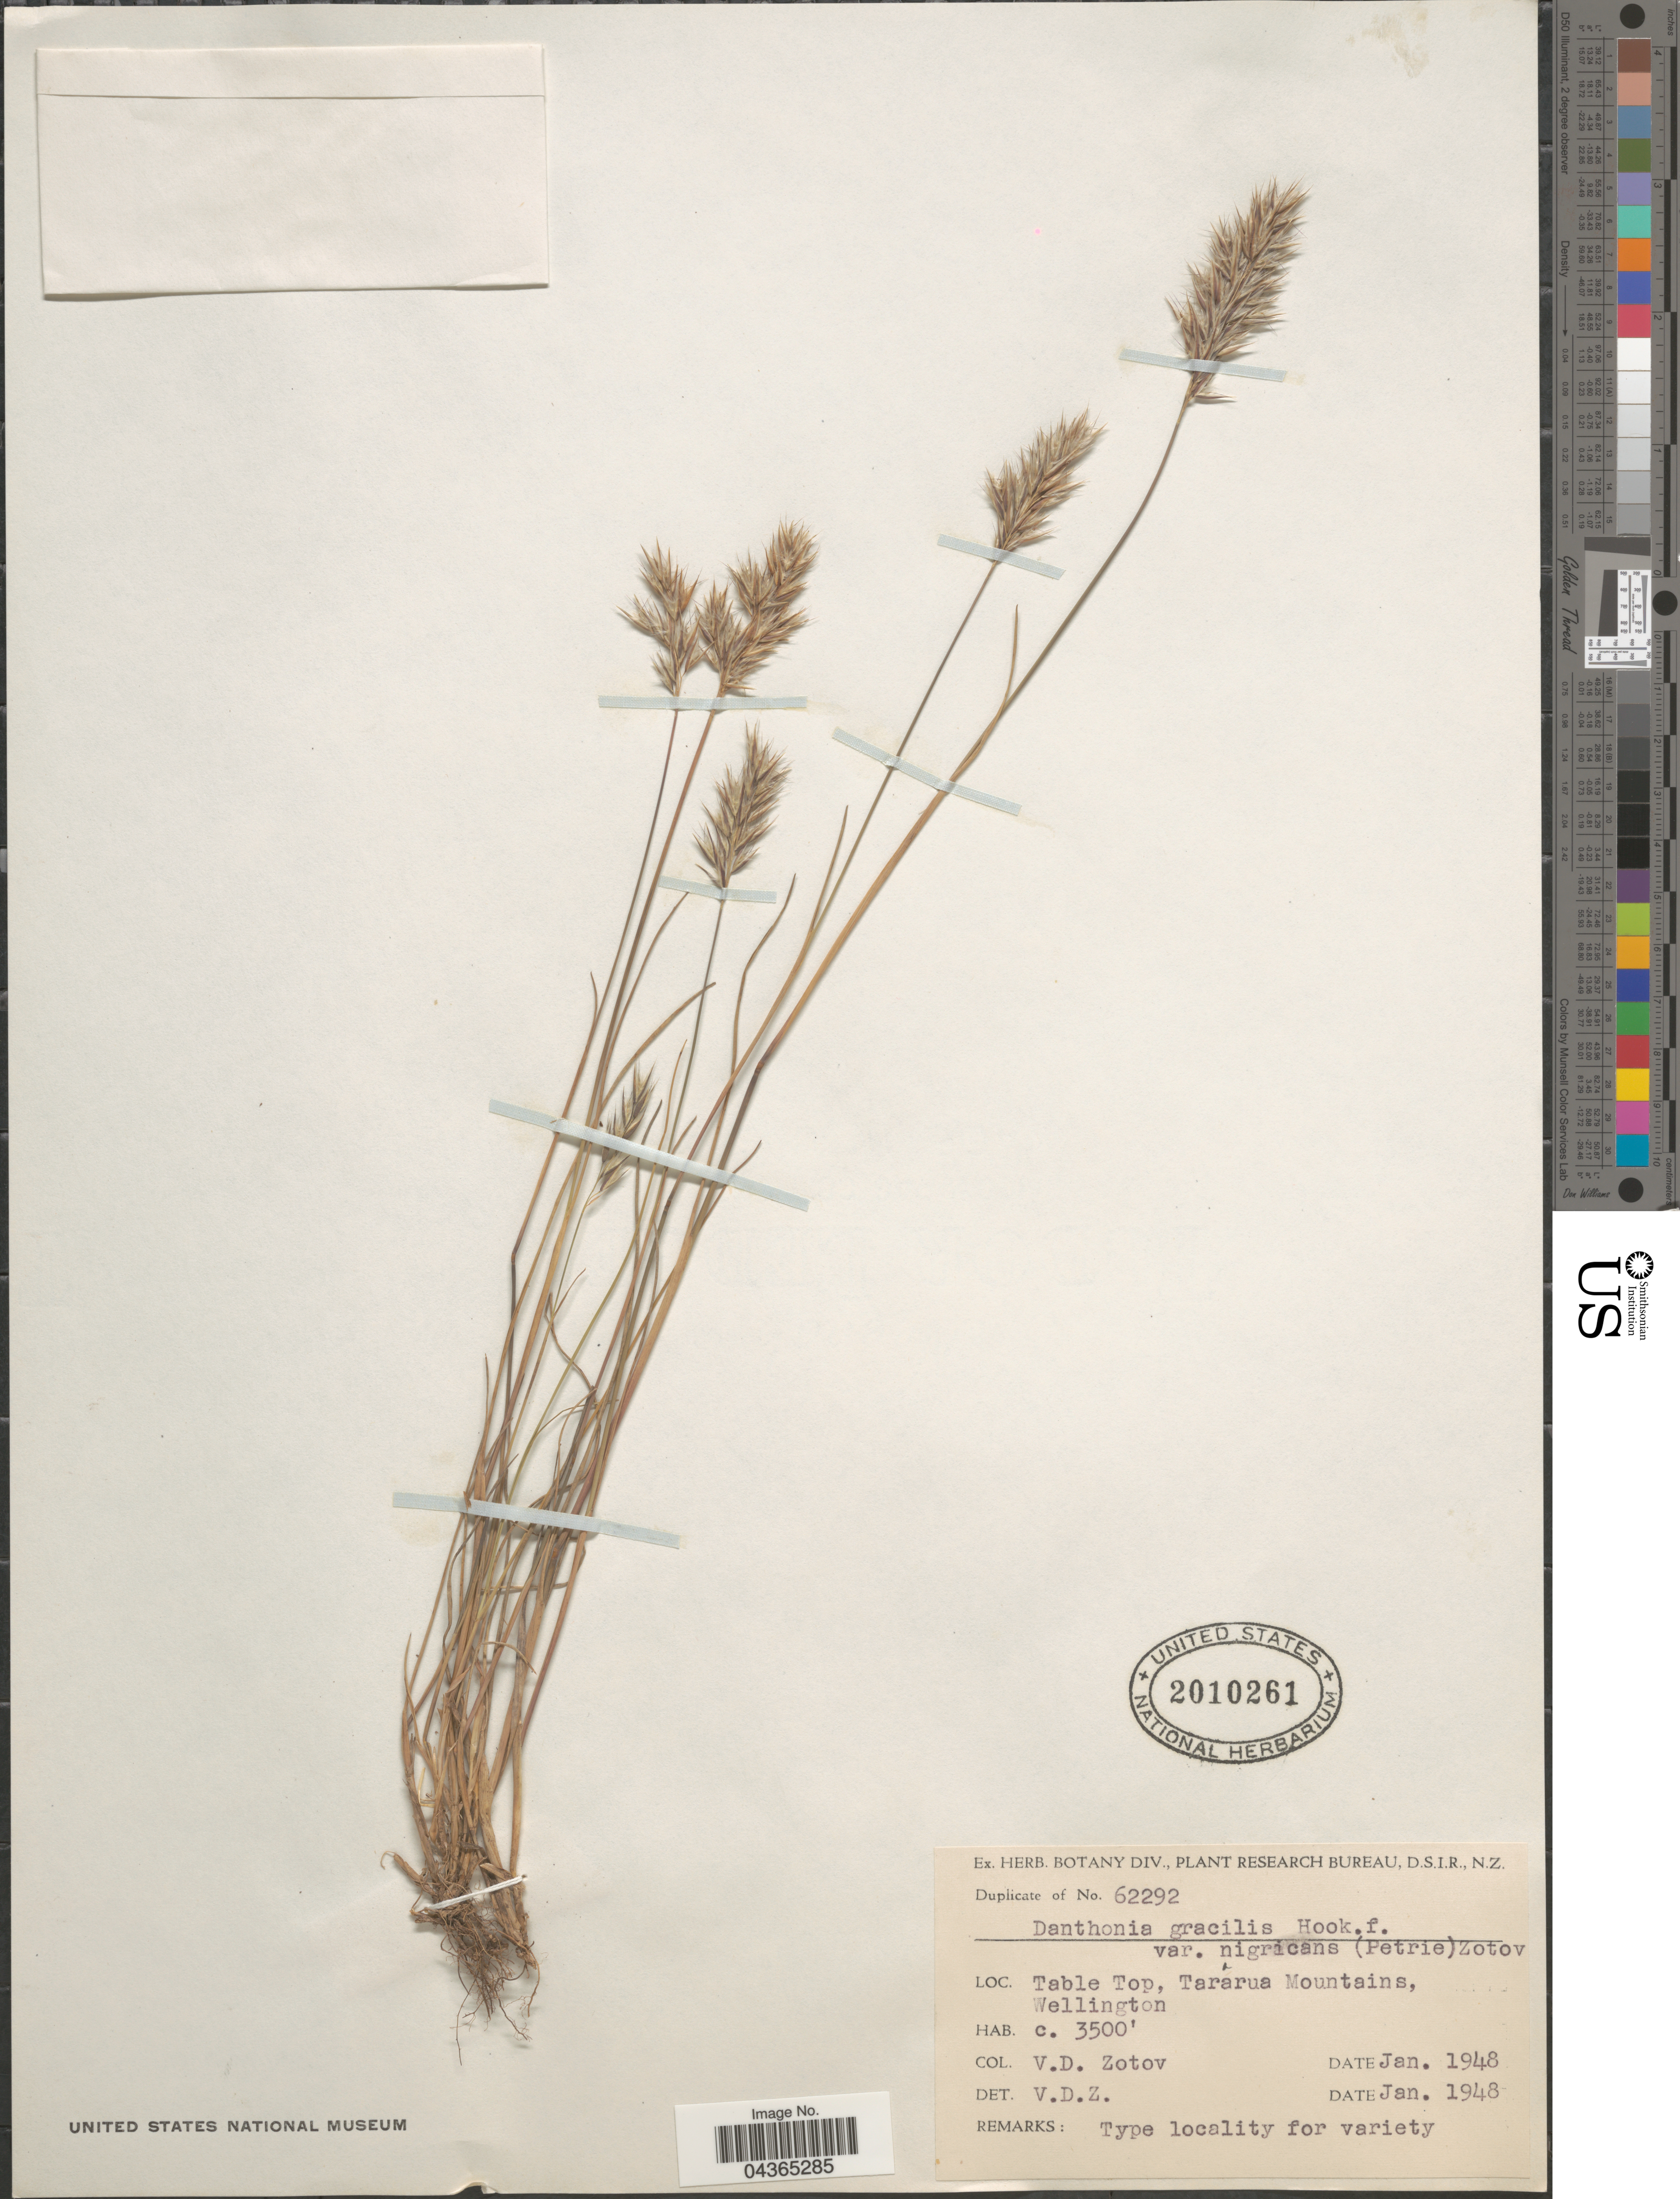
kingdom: Plantae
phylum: Tracheophyta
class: Liliopsida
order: Poales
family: Poaceae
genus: Rytidosperma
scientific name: Rytidosperma nigricans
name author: (Petrie) Connor & Edgar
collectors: V. Zotov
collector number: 62292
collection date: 1948-01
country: New Zealand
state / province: Wellington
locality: Table Top, Tararua Mountains.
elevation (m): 1067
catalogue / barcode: US 2010261